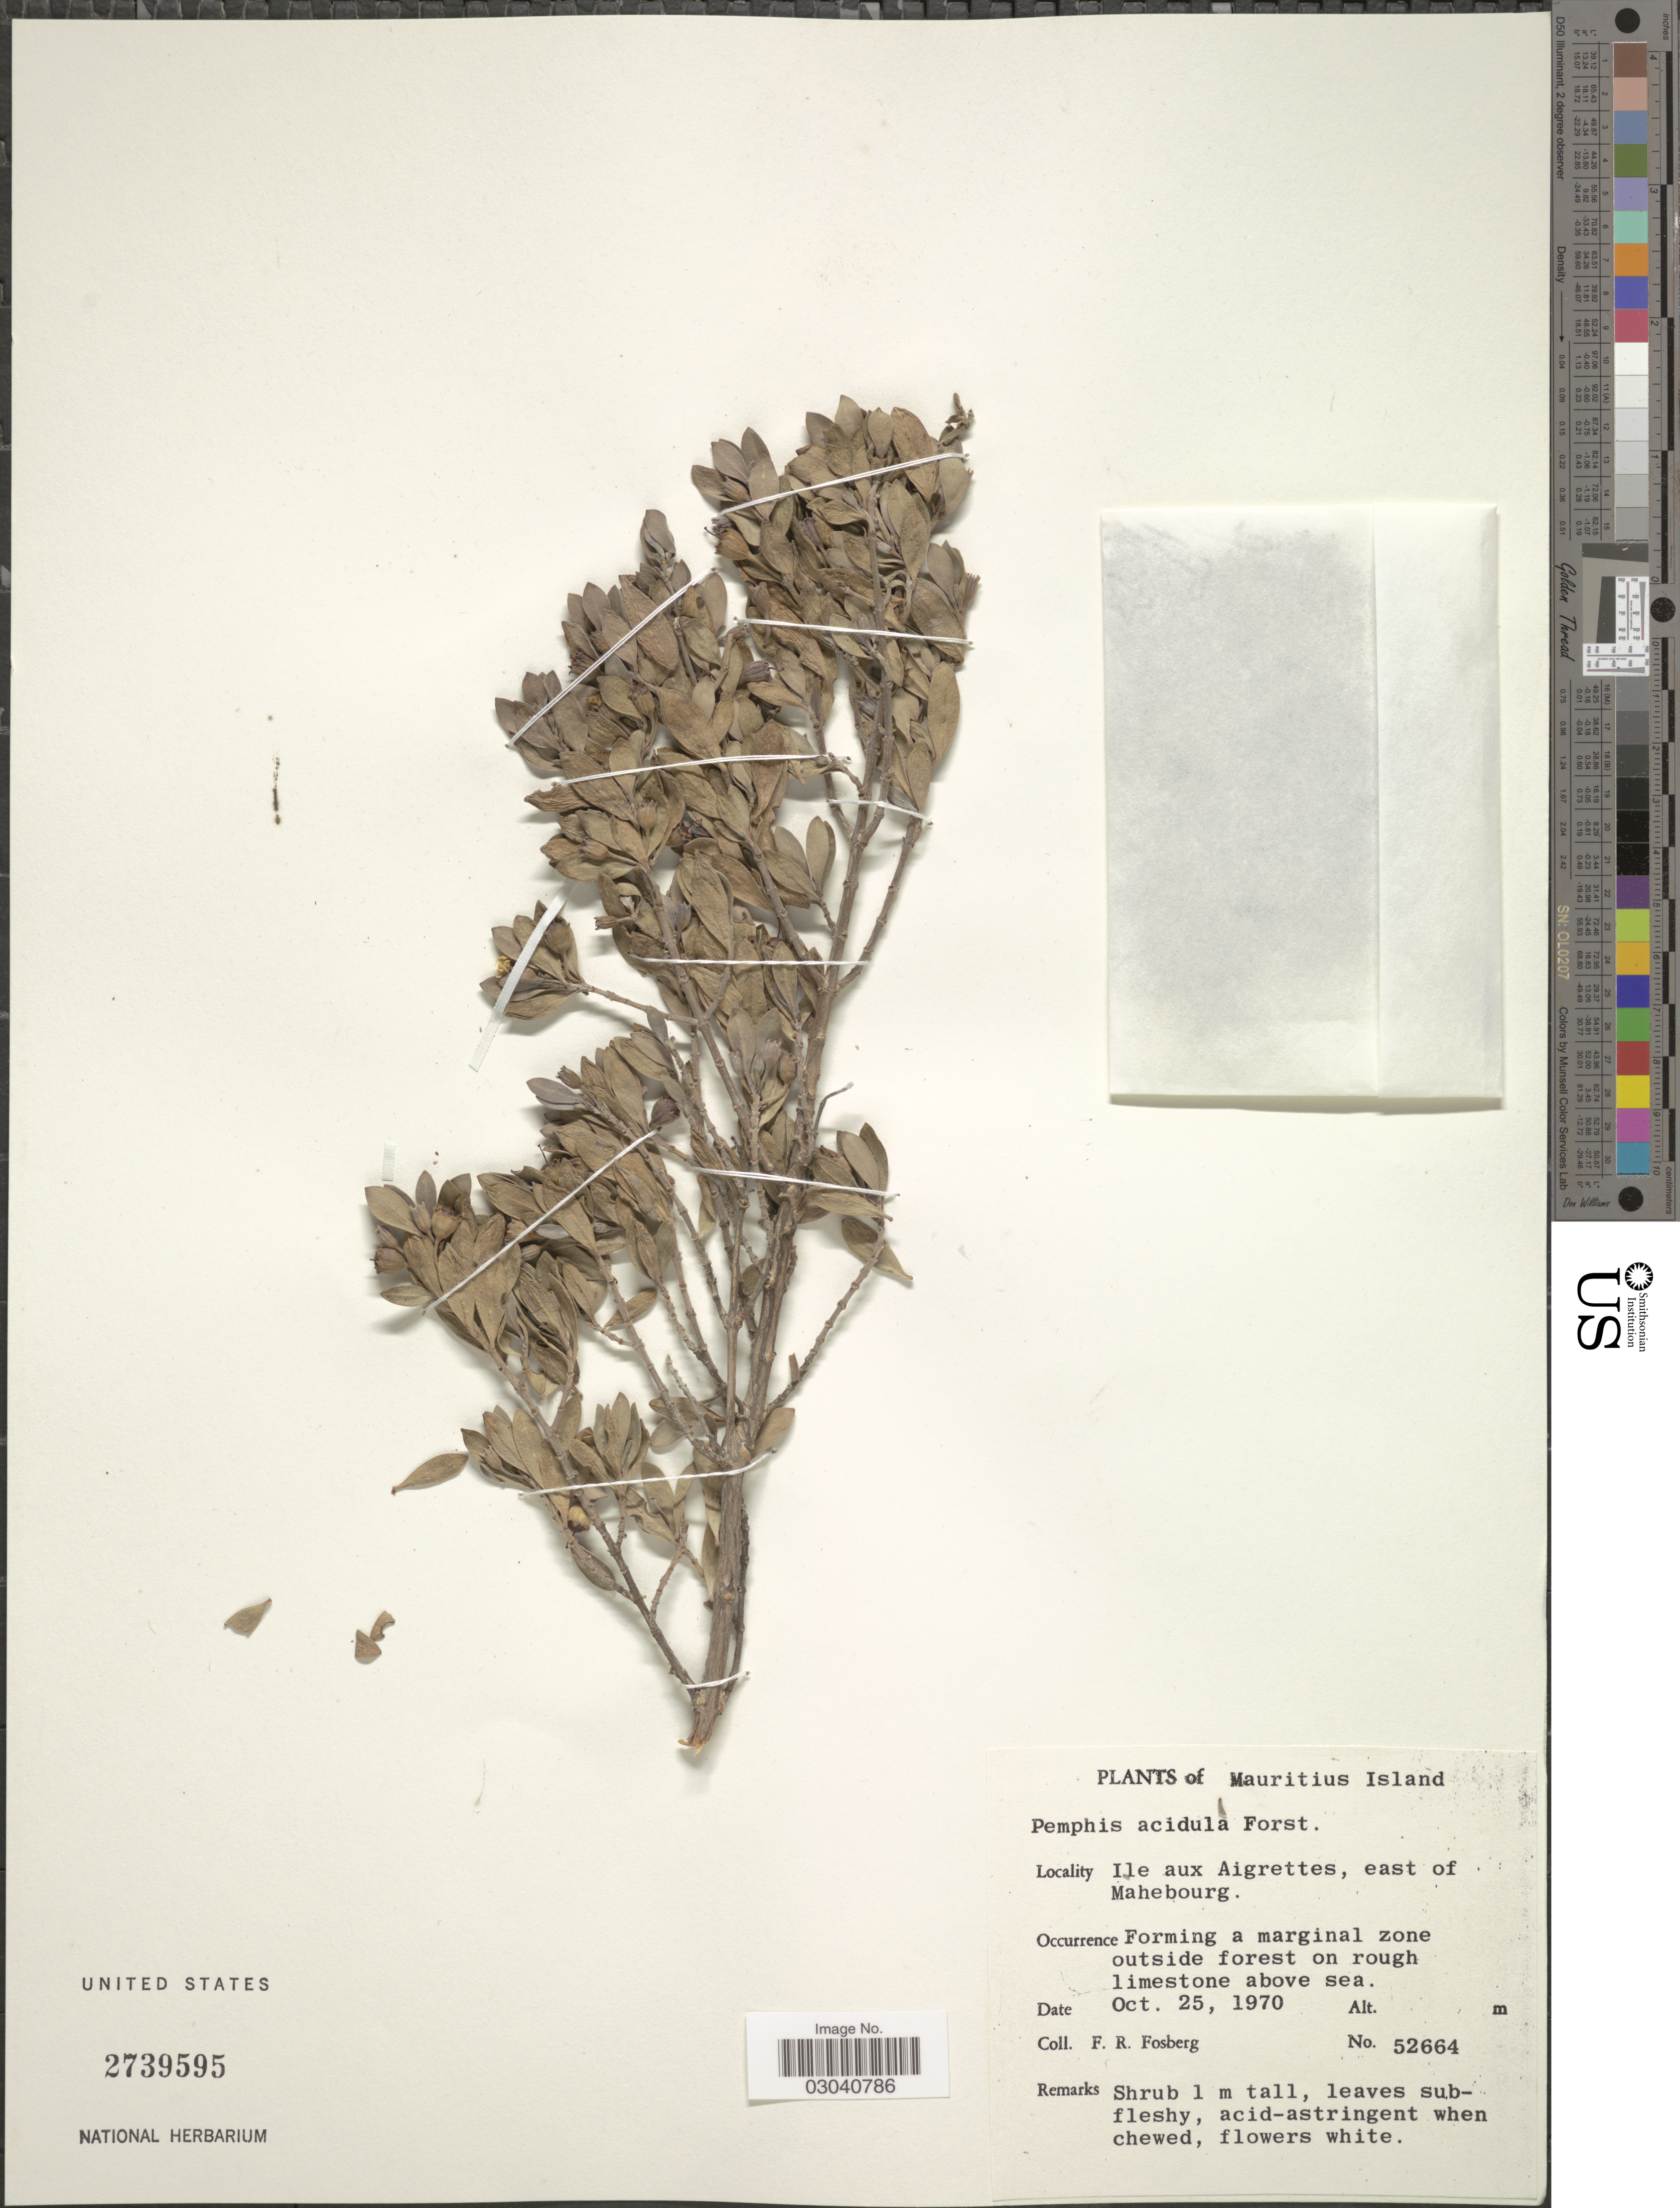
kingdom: Plantae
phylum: Tracheophyta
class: Magnoliopsida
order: Myrtales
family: Lythraceae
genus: Pemphis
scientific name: Pemphis acidula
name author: J.R. Forst. & G. Forst.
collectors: F. R. Fosberg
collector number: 52664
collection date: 1970-10-25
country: Mauritius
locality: Mauritius Island. Ile aux Aigrettes, east of Mahebourg.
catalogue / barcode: US 2739595